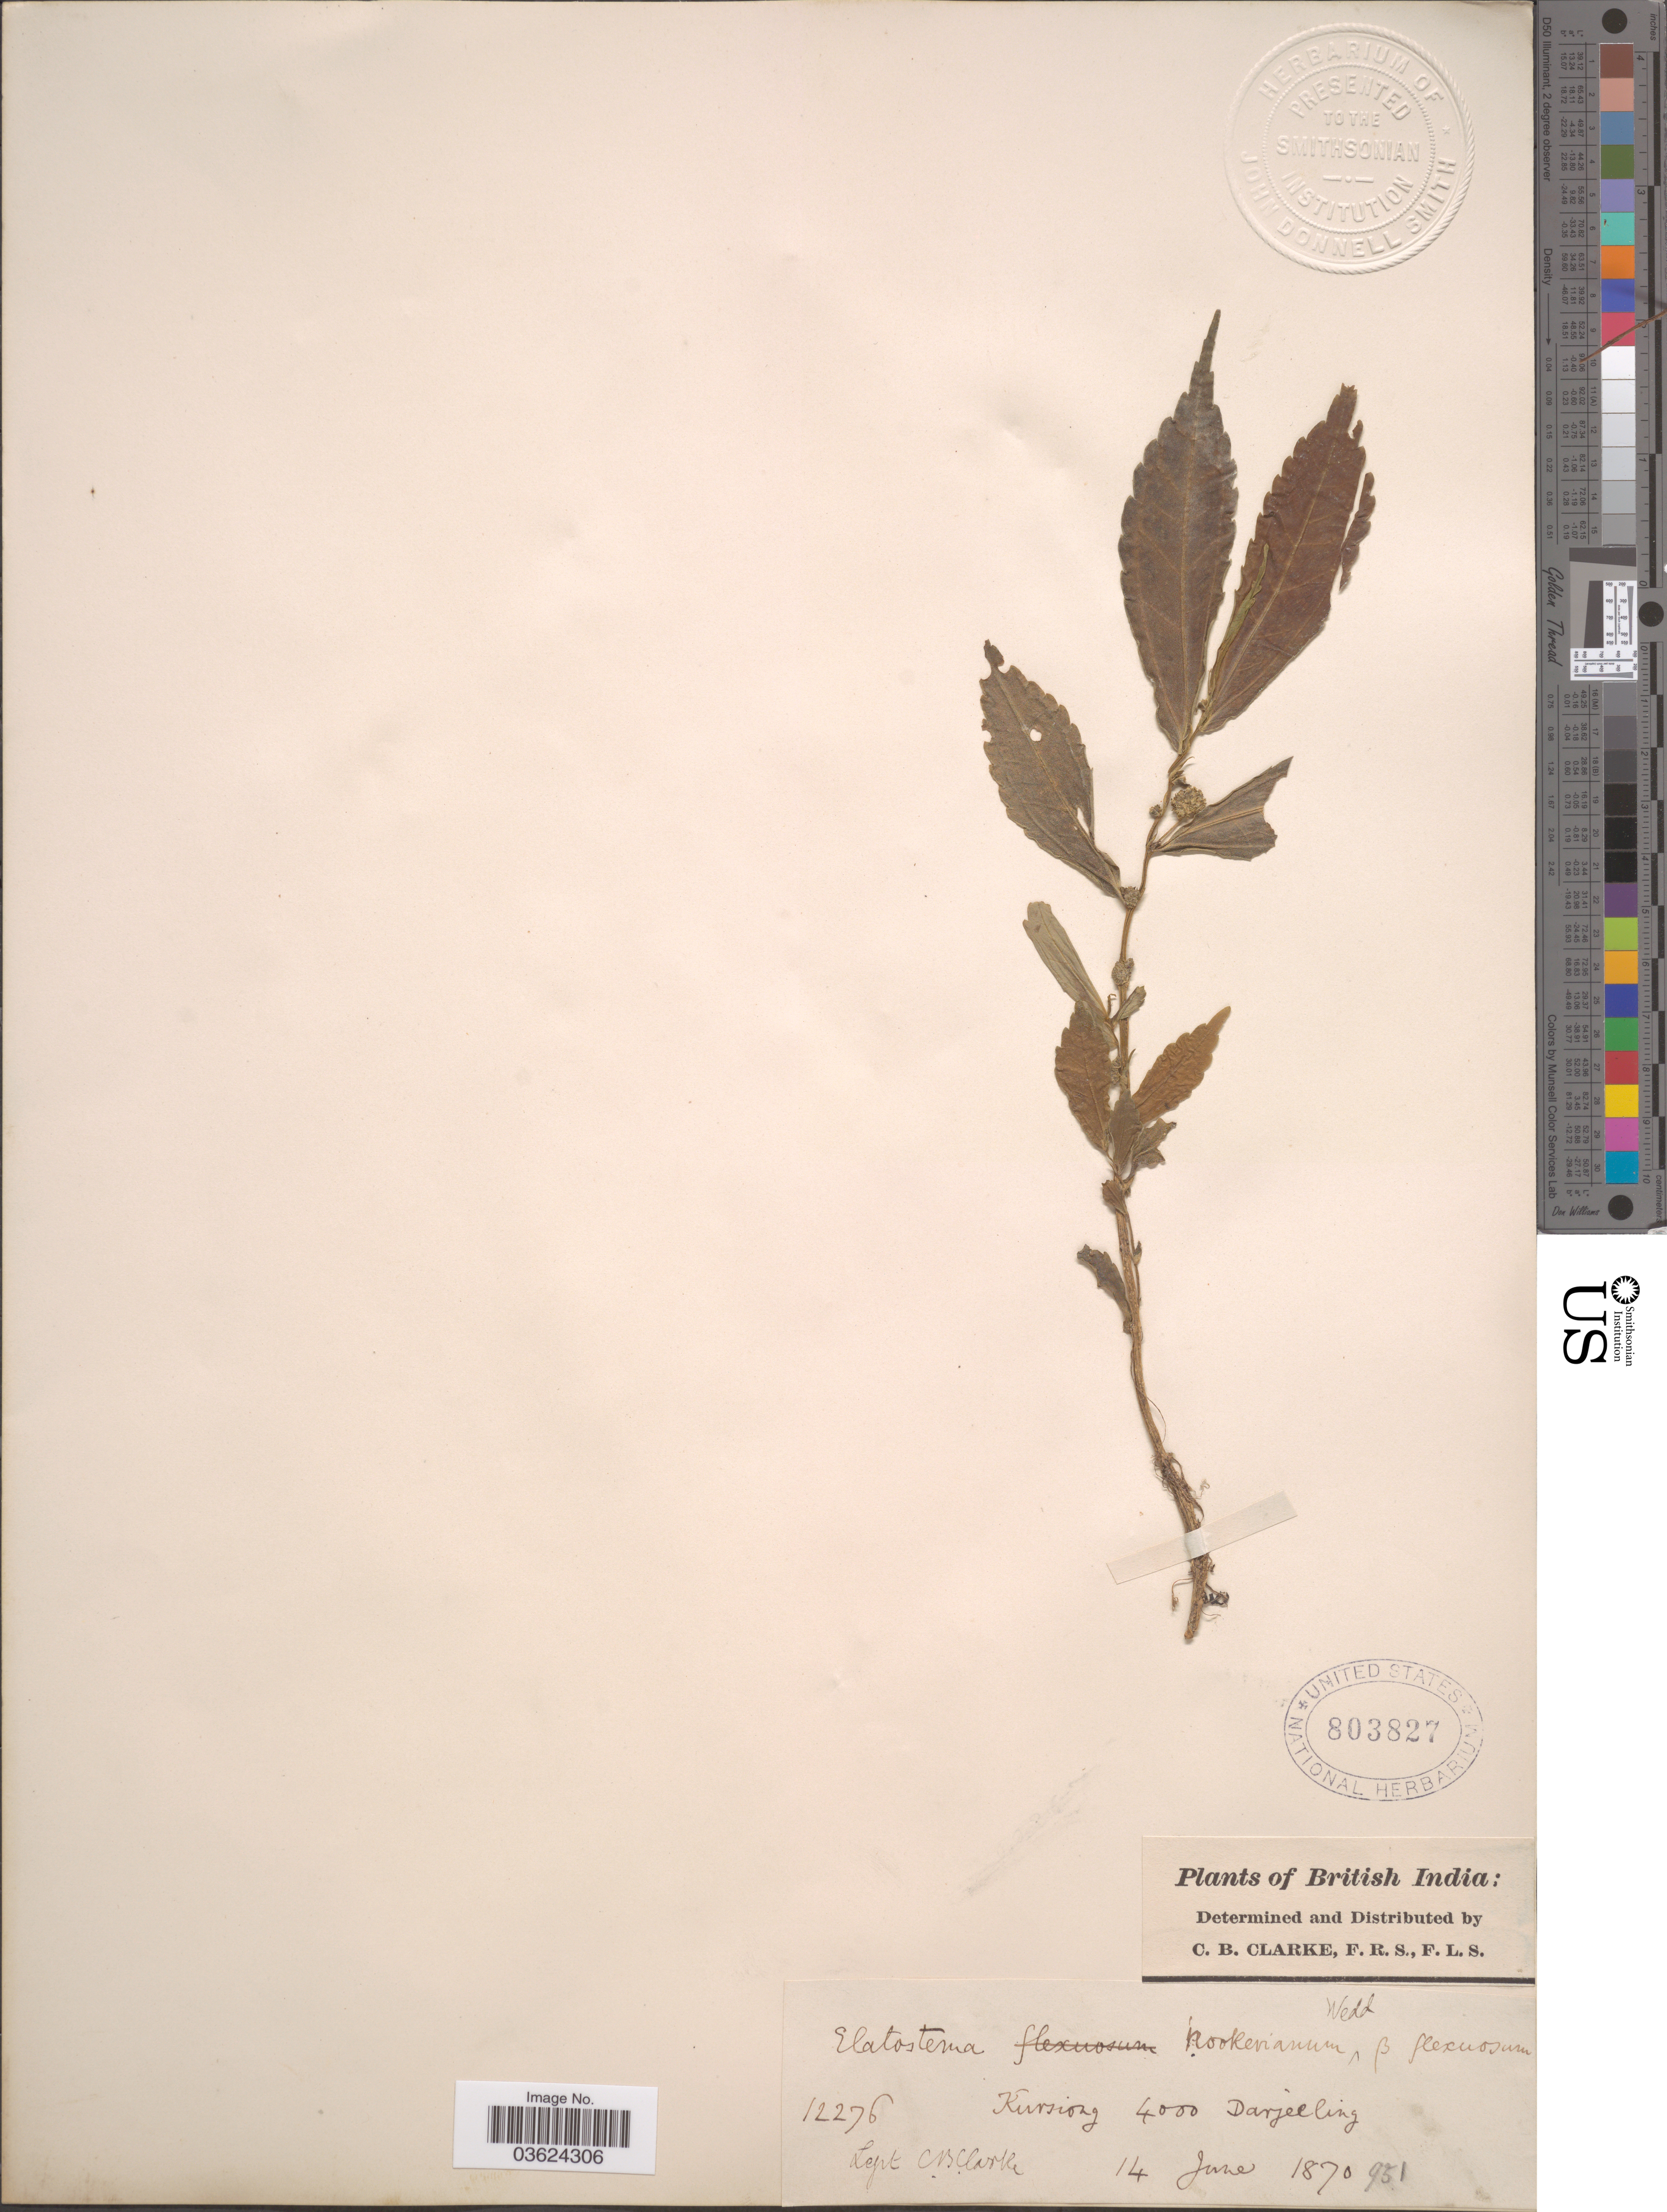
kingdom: Plantae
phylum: Tracheophyta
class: Magnoliopsida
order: Rosales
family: Urticaceae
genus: Elatostema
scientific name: Elatostema hookerianum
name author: Wedd.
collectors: C. B. Clarke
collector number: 12276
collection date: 1870-06-14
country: India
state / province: West Bengal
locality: British India. Kursiong. Darjeeling.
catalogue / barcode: US 803827